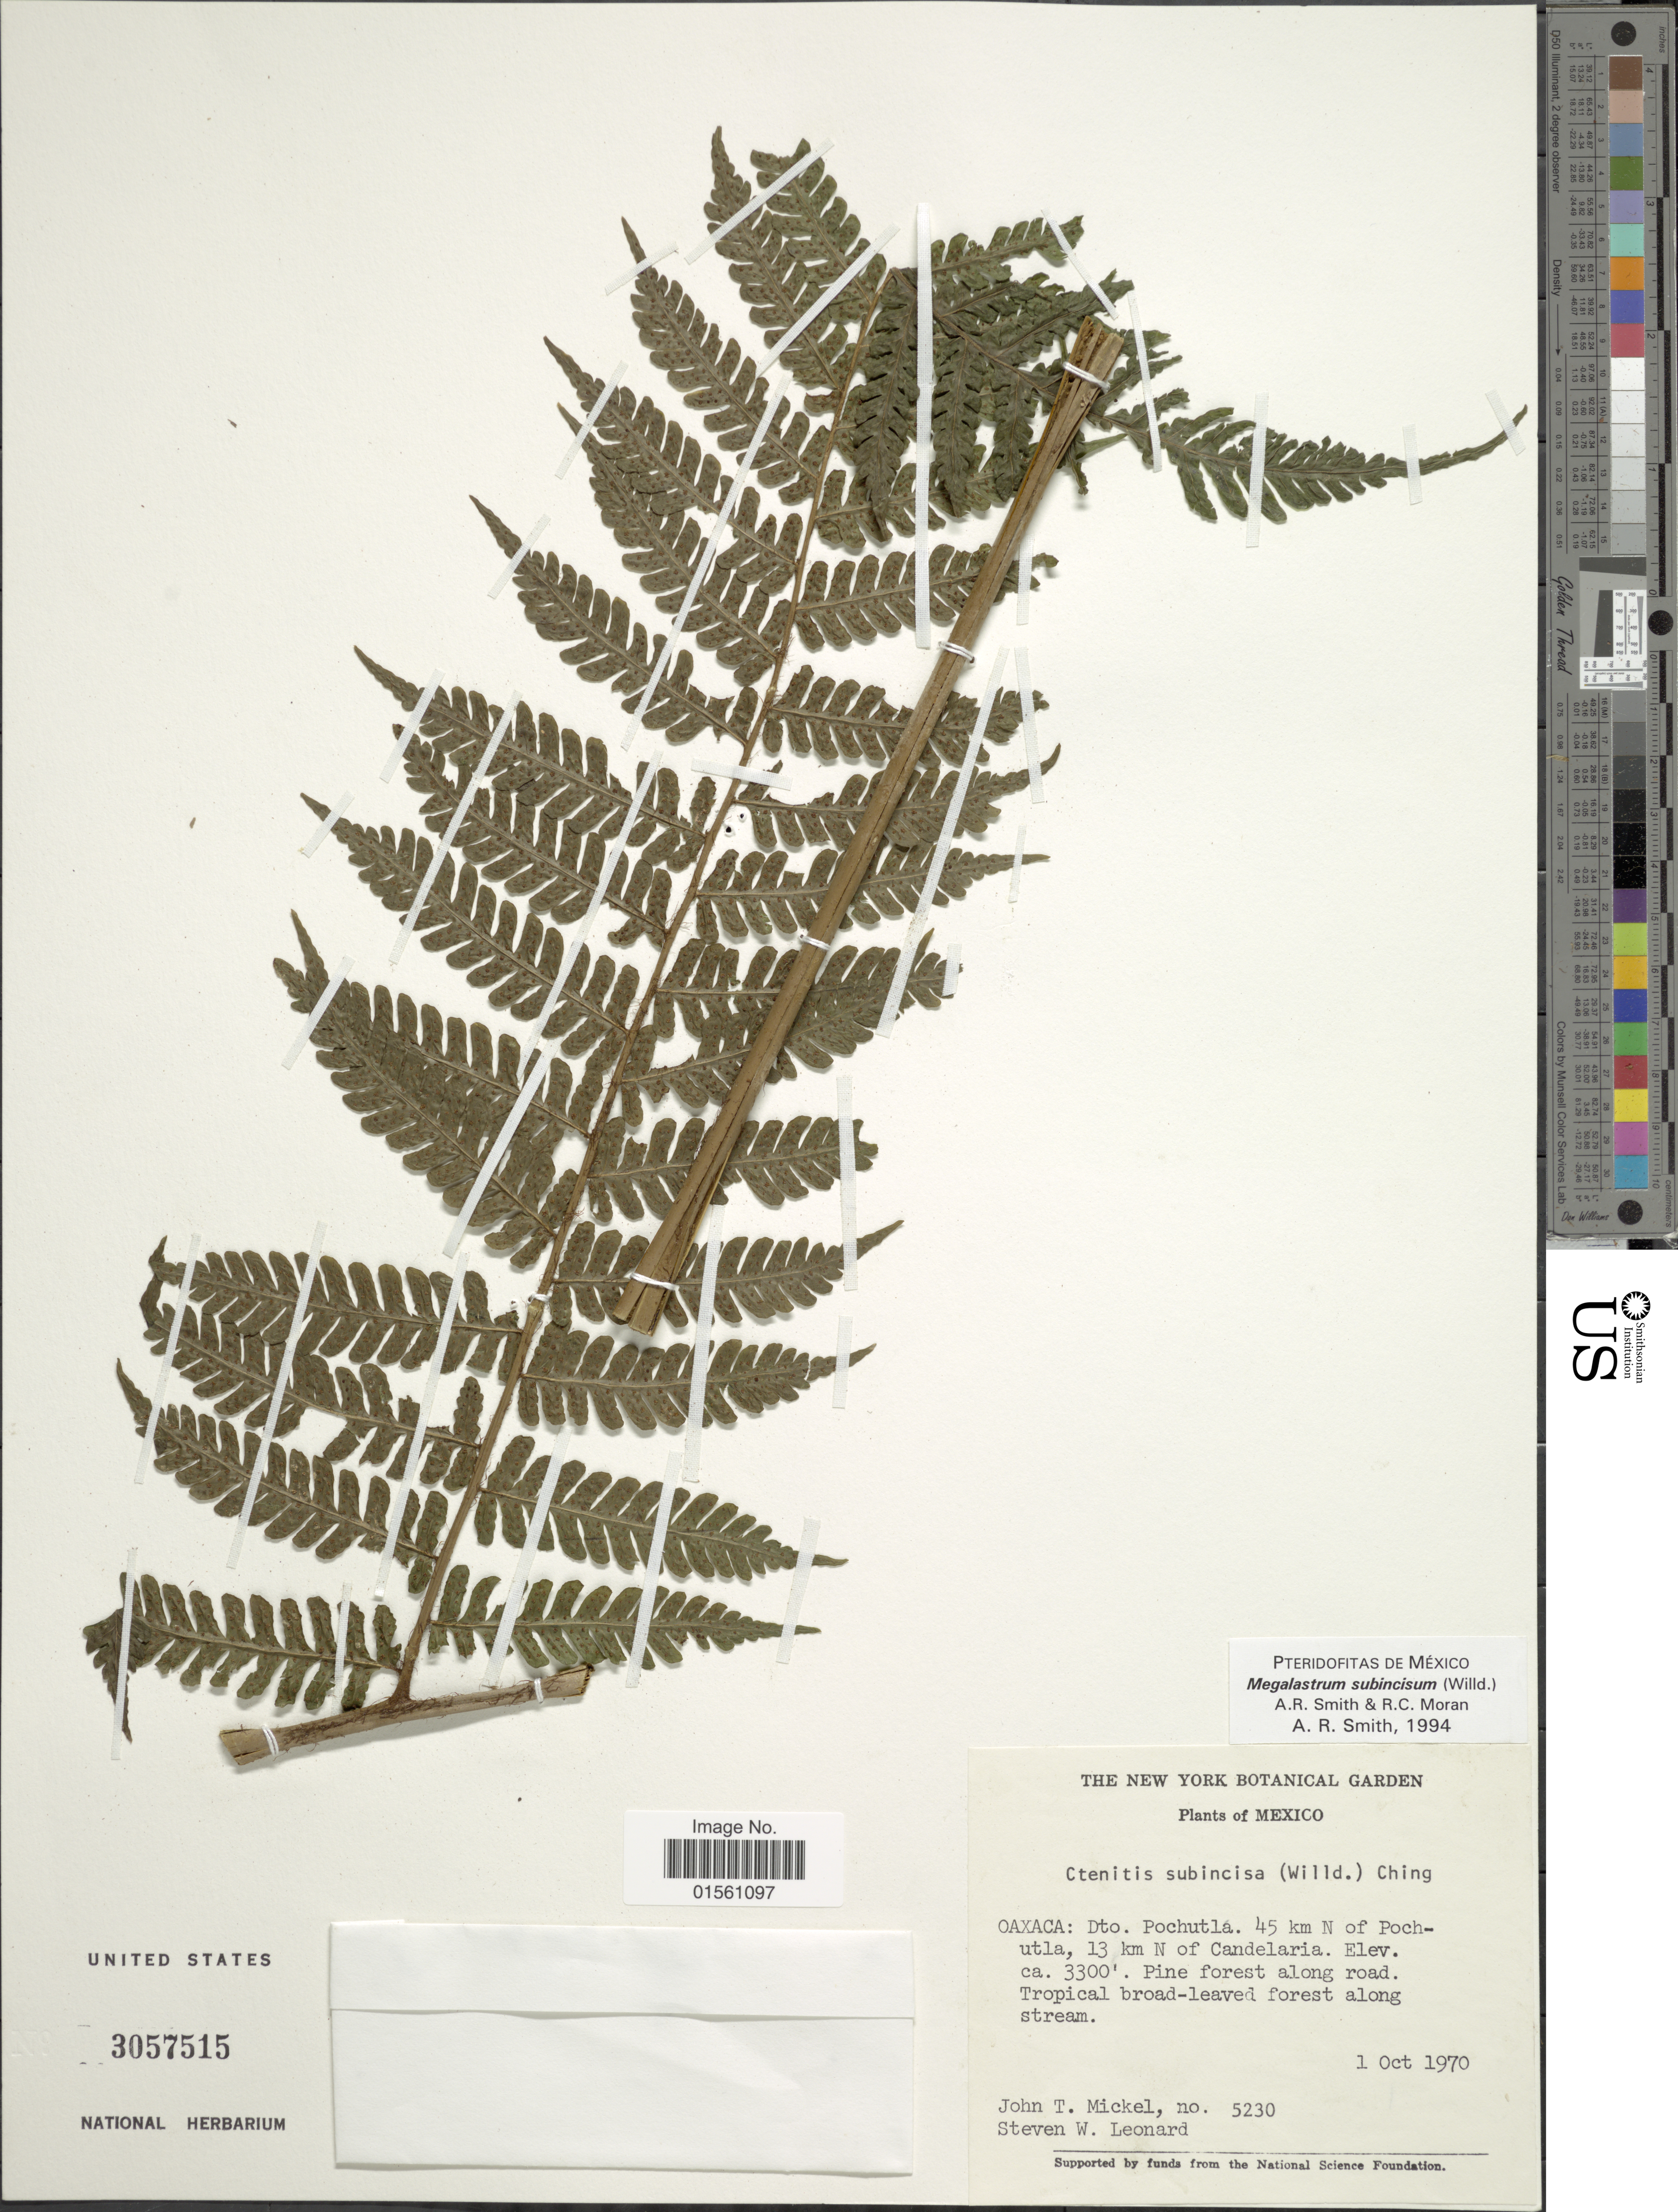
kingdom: Plantae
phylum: Tracheophyta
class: Polypodiopsida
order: Polypodiales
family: Dryopteridaceae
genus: Megalastrum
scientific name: Megalastrum subincisum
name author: (Willd.) A.R. Sm. & R.C. Moran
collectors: J. T. Mickel & S. W. Leonard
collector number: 5230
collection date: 1970-10-01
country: Mexico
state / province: Oaxaca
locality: Oaxaca: Dto. Pochutla, 45 km N of Pochutla, 13 km N of Candelaria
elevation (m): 1006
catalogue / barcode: US 3057515